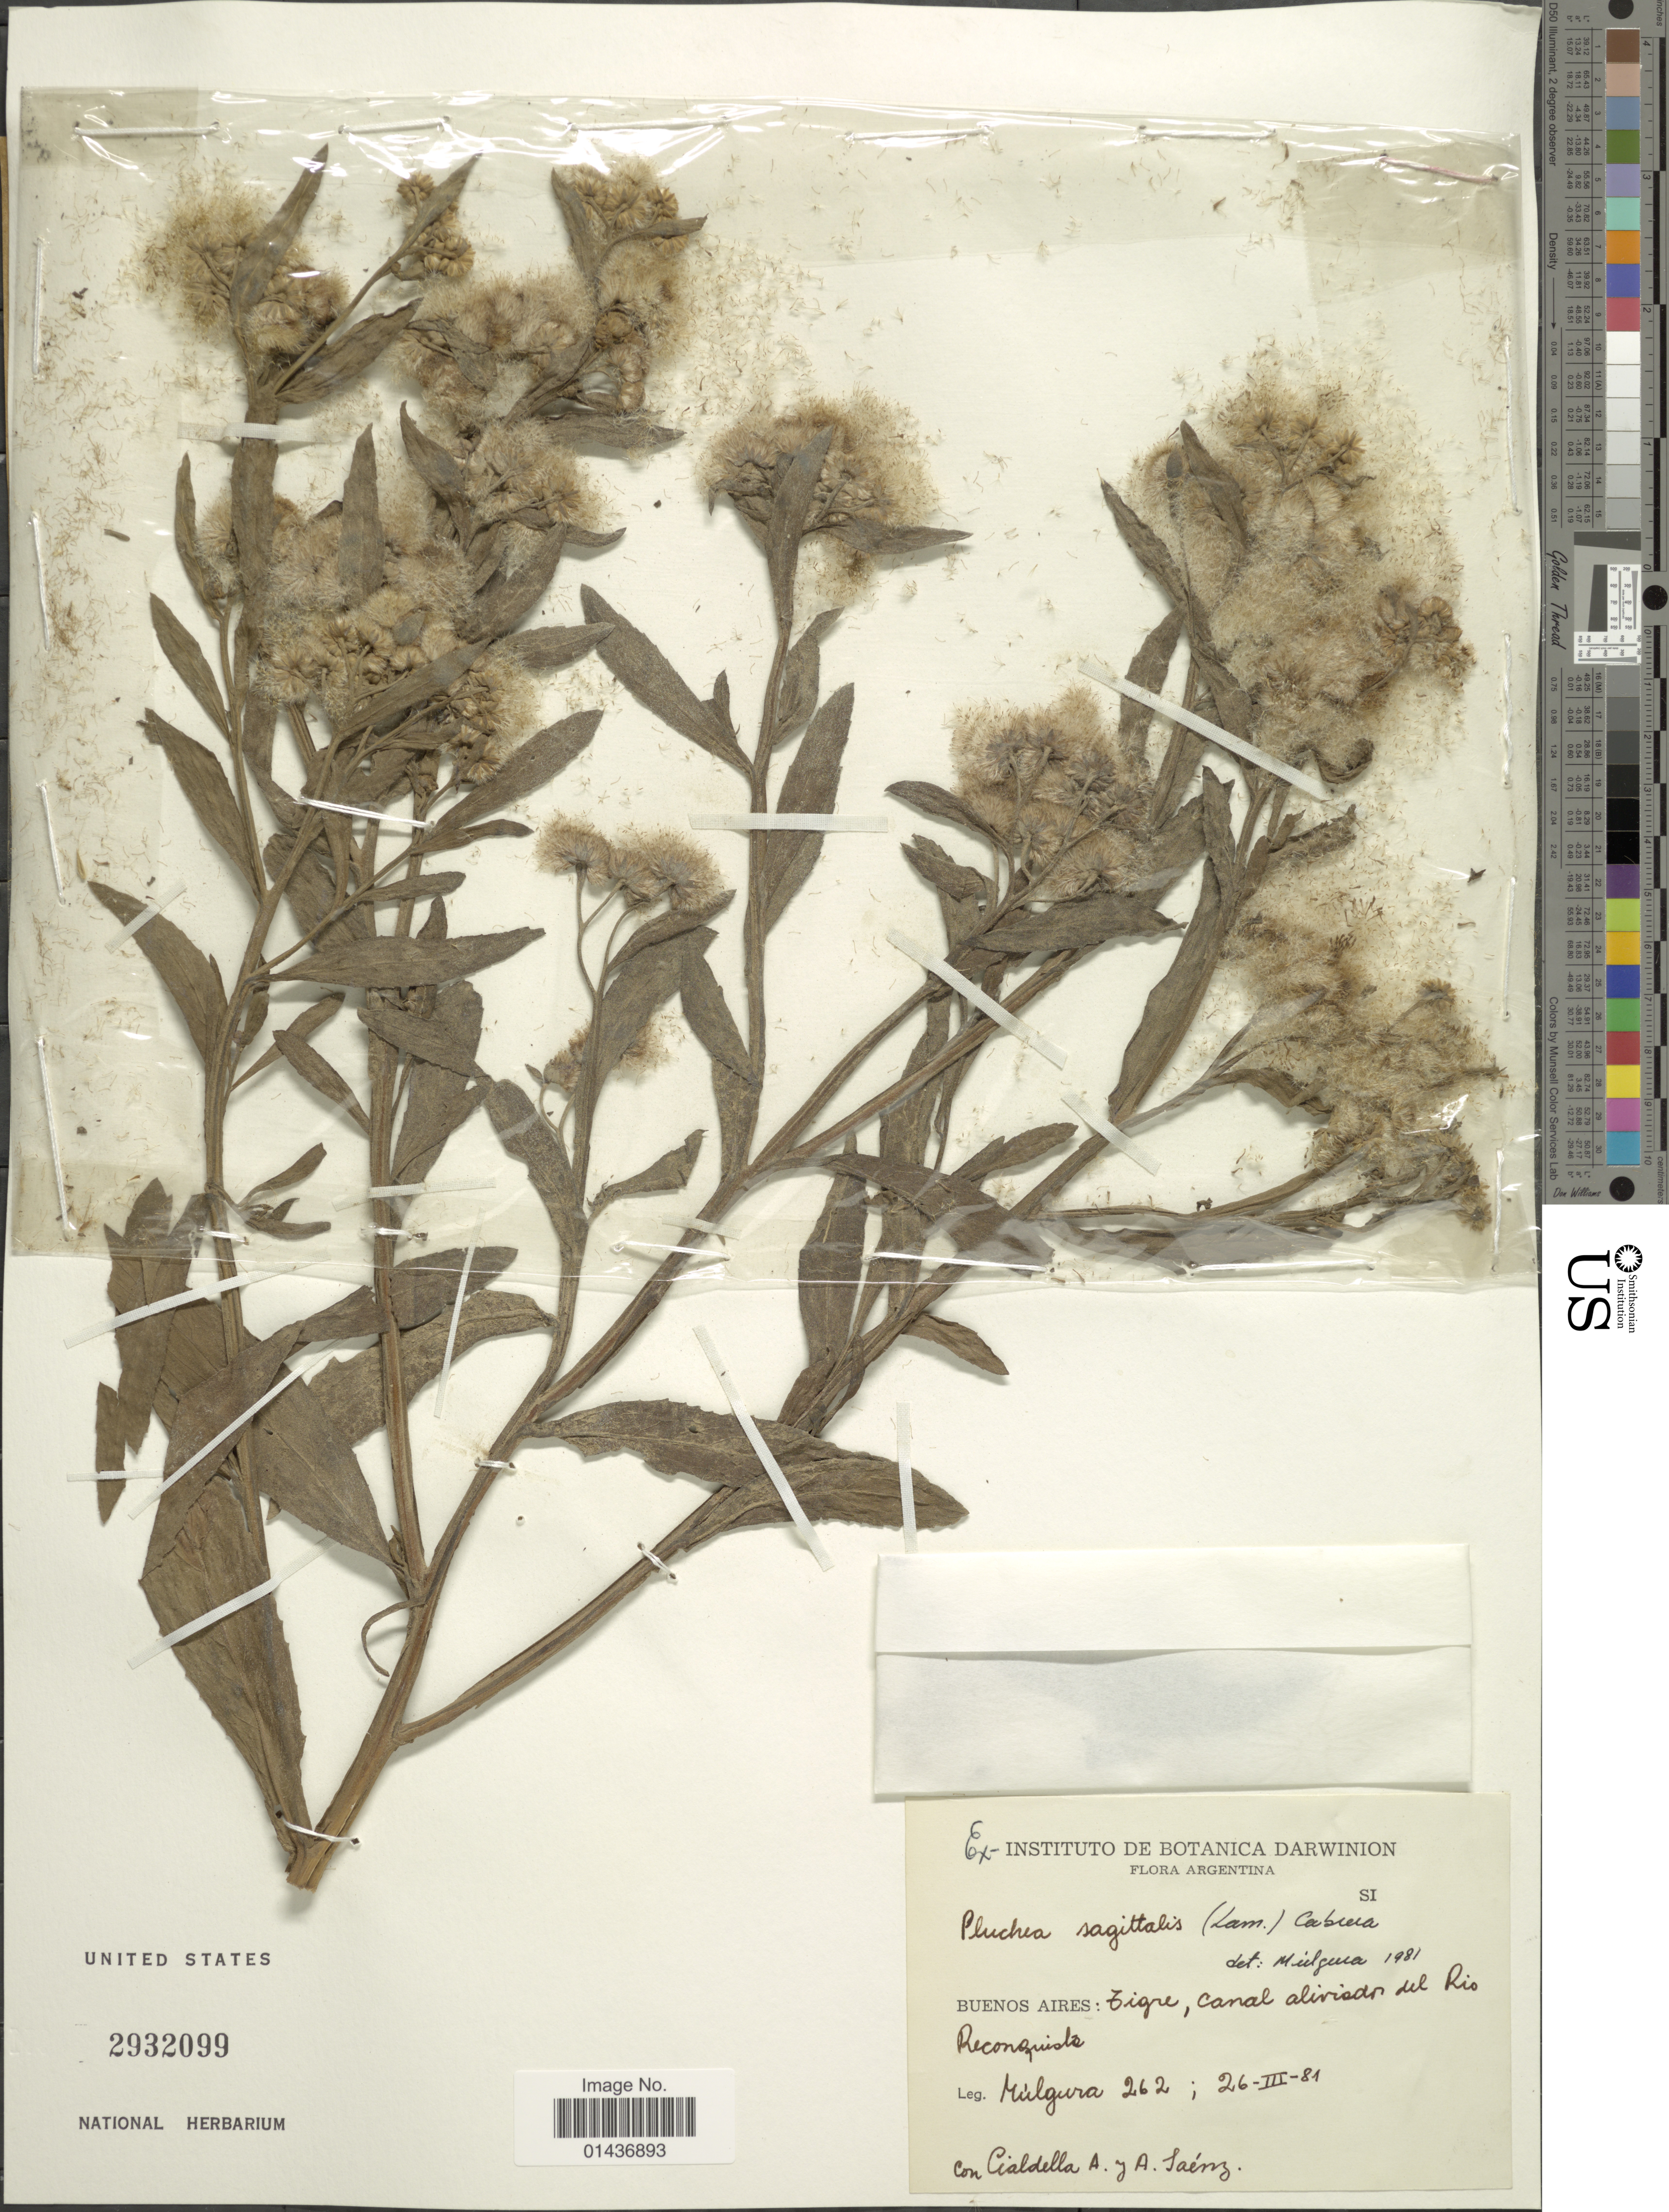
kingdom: Plantae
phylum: Tracheophyta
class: Magnoliopsida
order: Asterales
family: Asteraceae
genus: Pluchea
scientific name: Pluchea sagittalis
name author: (Lam.) Cabrera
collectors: M. Múlgura, A. Ciadella & J. A. Saenz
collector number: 262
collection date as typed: Transcribed d/m/y: 26/3/81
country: Argentina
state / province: Buenos Aires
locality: Buenos Aires: Tigre, canal aliviador del Rio Reconquista.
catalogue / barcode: US 2932099